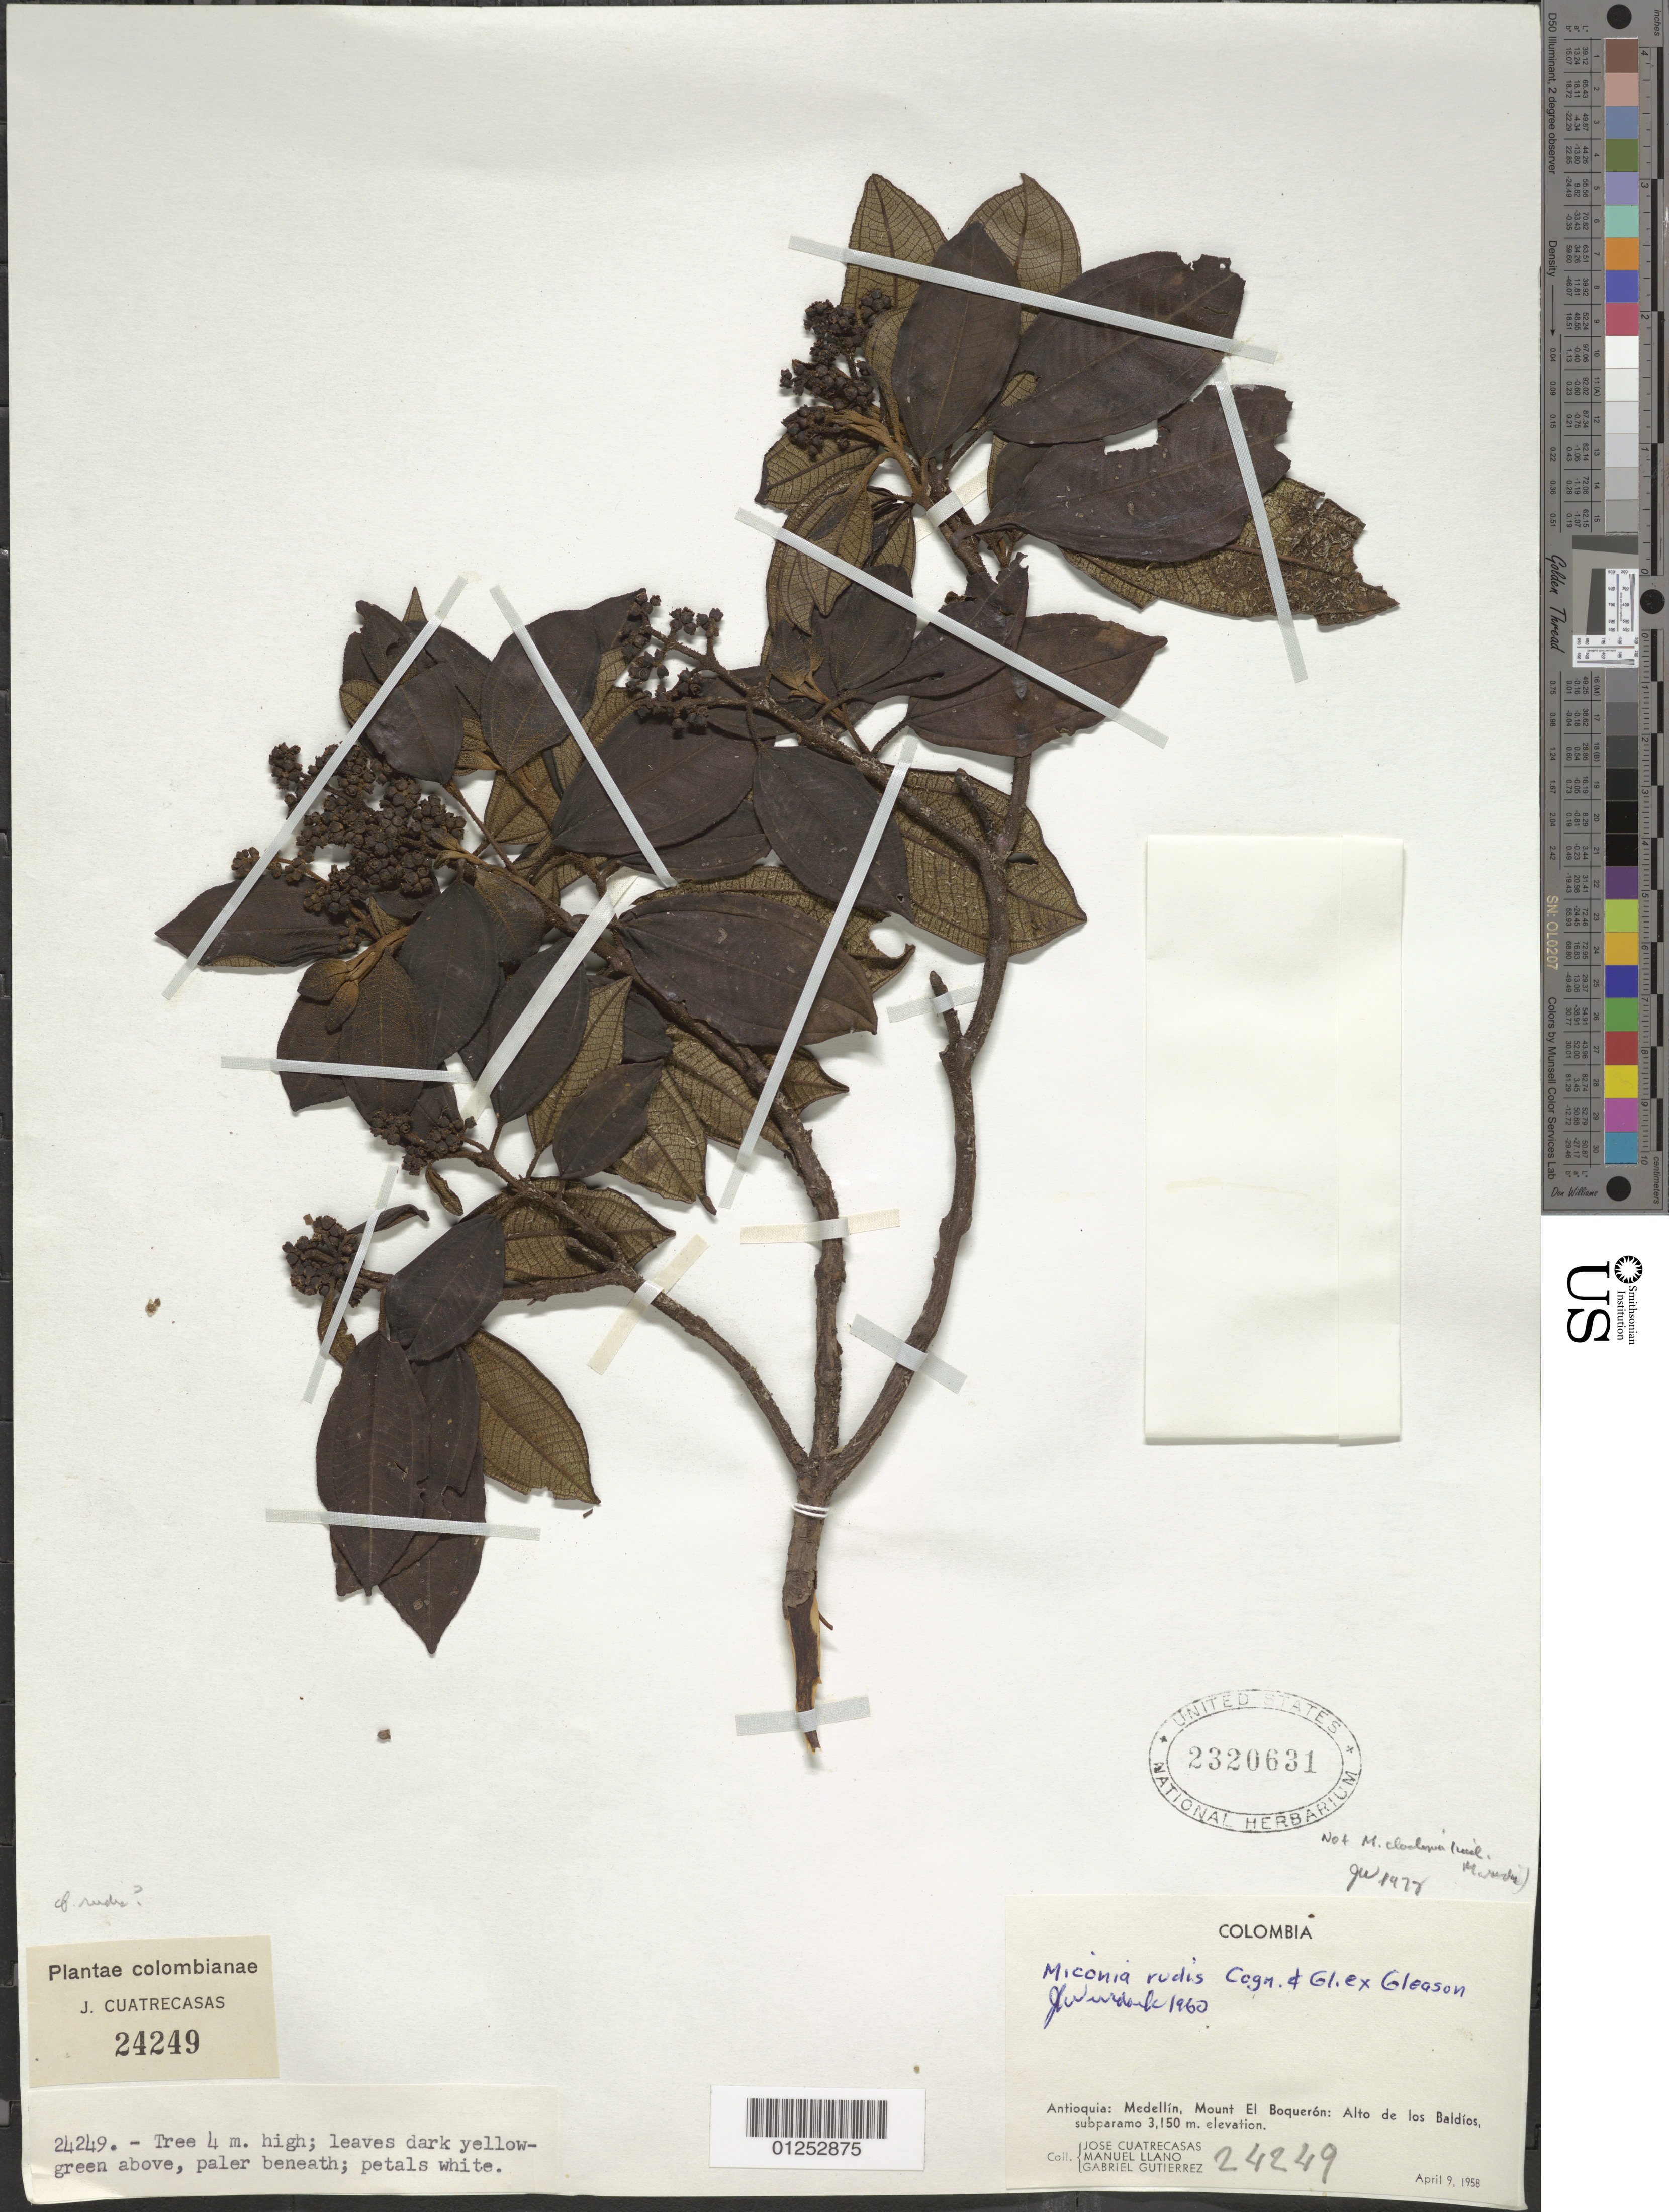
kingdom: Plantae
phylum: Tracheophyta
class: Magnoliopsida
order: Myrtales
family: Melastomataceae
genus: Miconia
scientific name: Miconia sp.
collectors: J. Cuatrecasas, M. Llano & G. Gutierrez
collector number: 24249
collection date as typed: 9 Apr 1958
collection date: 1958-04-09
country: Colombia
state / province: Antioquiá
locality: Medellín, Mount El Boquerón, Alto de los Baldíos, subparamo.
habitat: subparamo.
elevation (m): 3150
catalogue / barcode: US 2320631